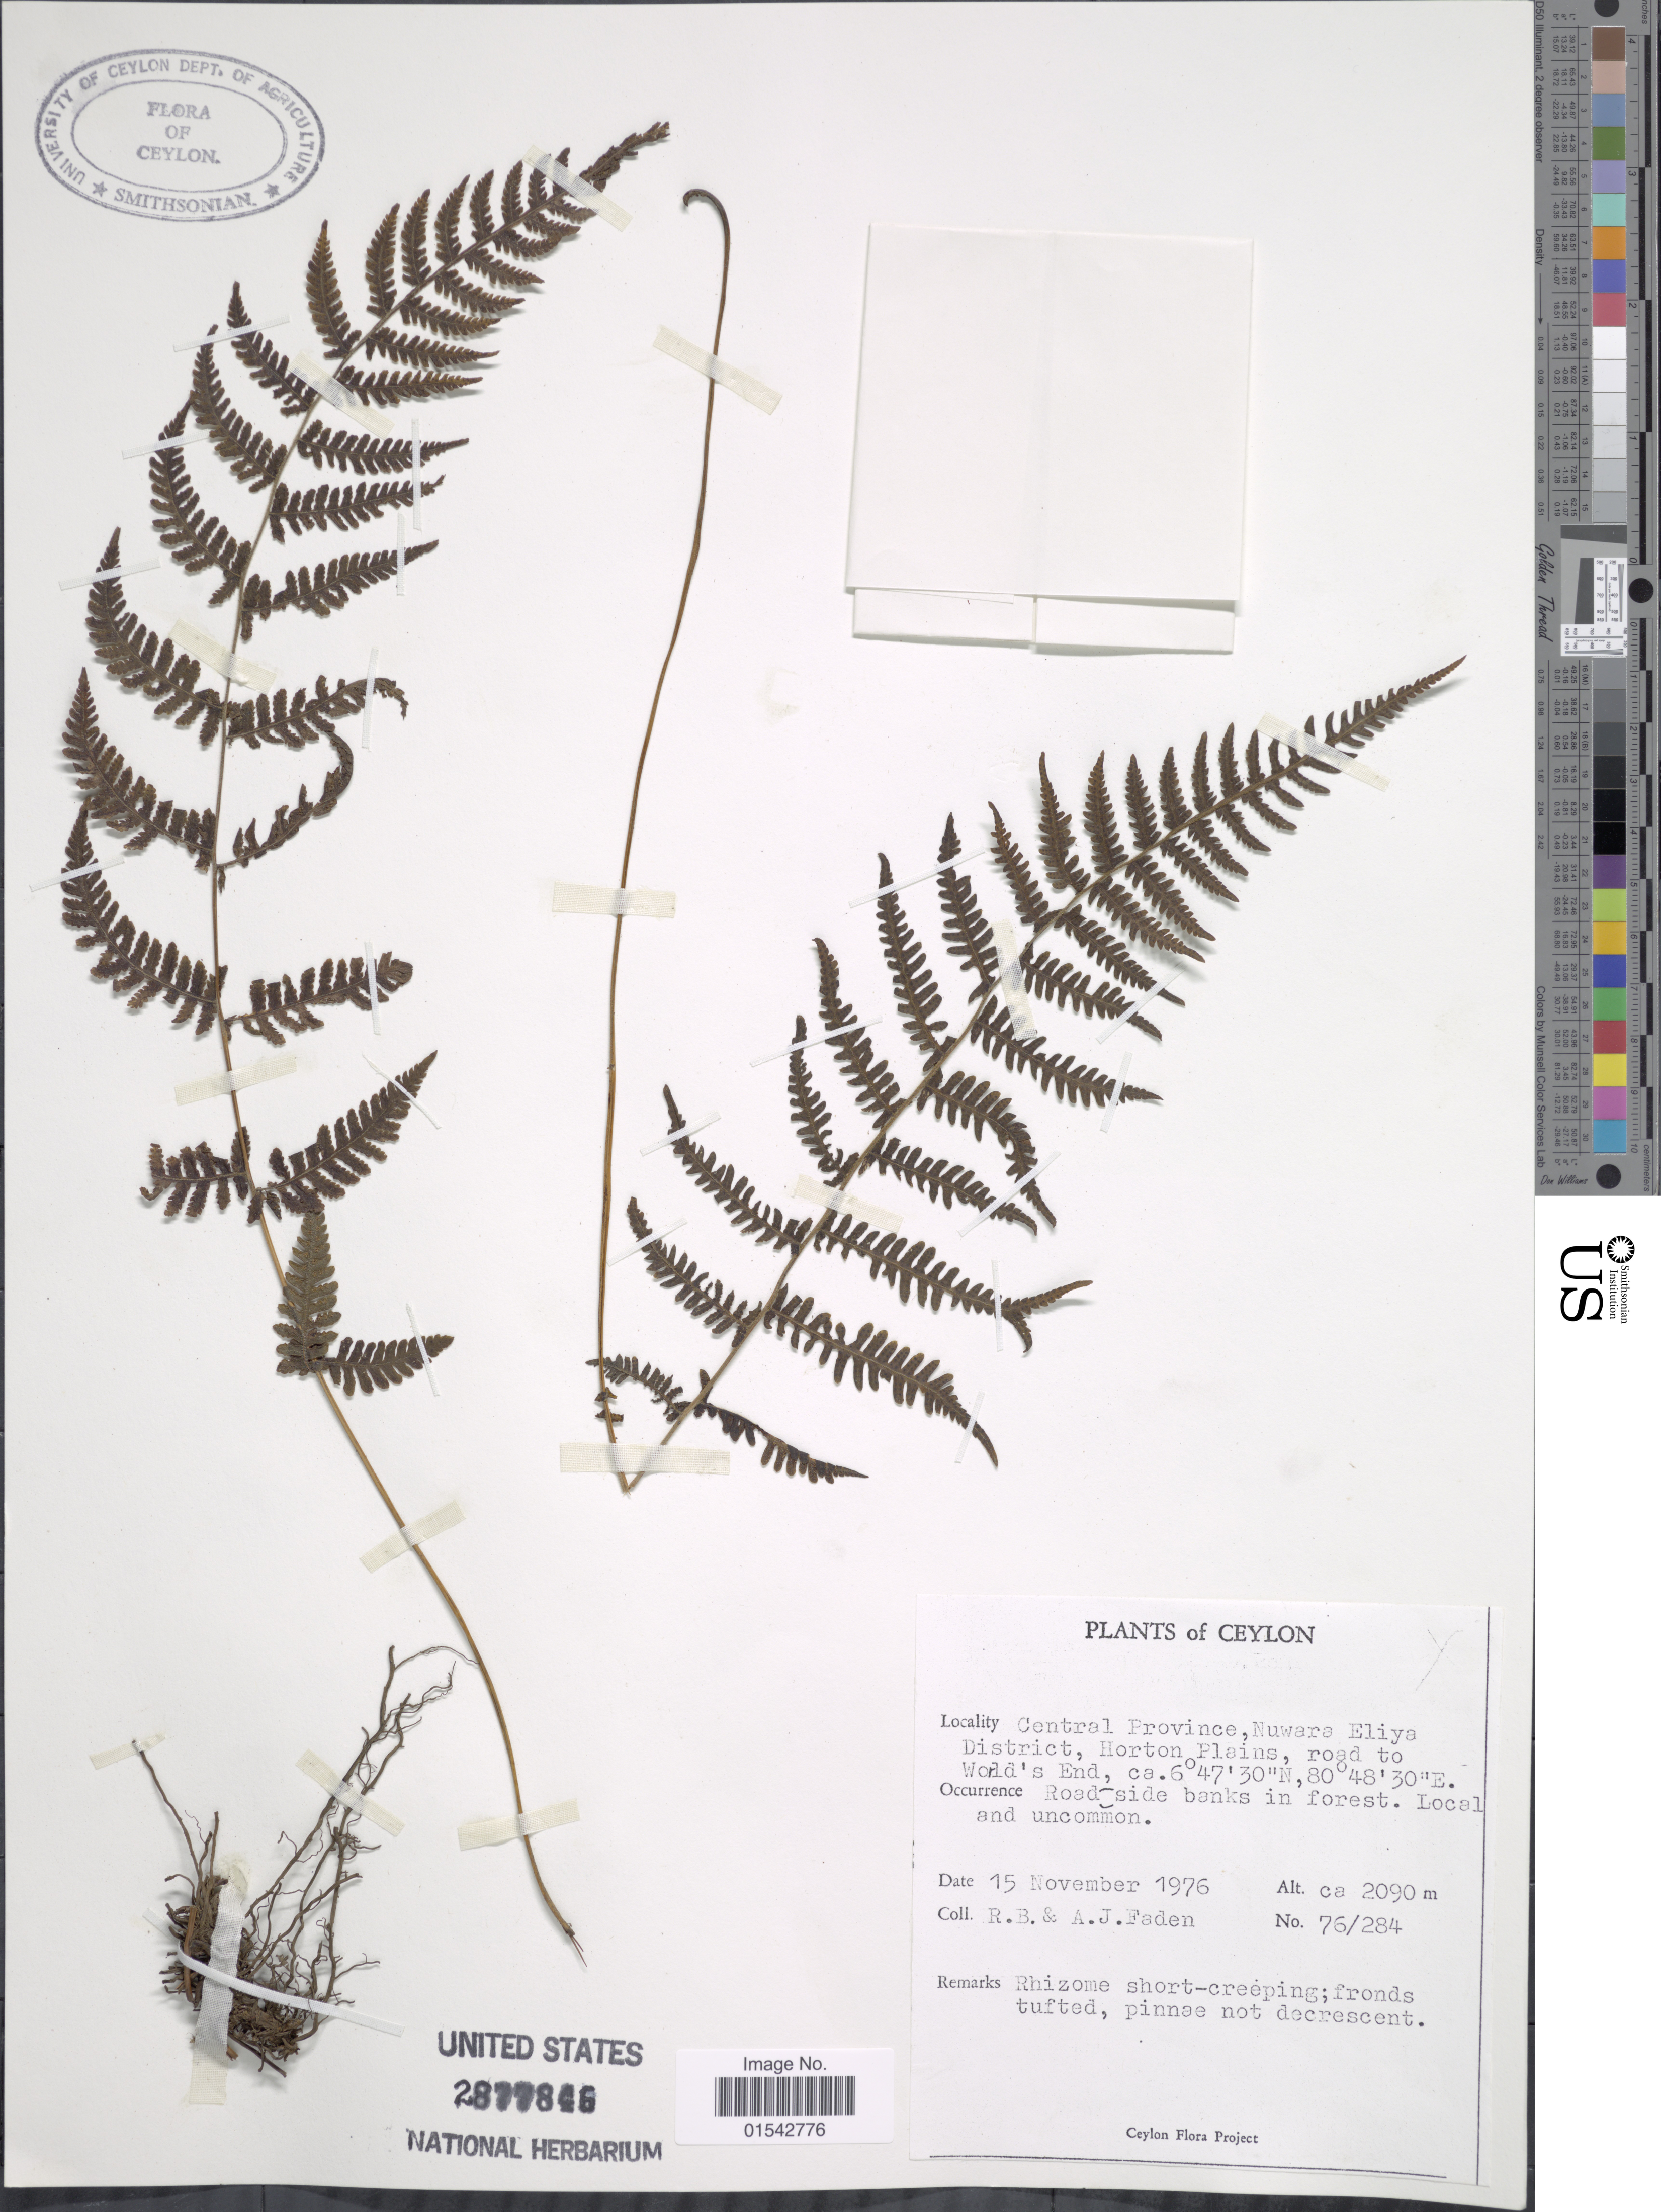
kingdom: Plantae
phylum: Tracheophyta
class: Polypodiopsida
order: Polypodiales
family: Thelypteridaceae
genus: Cyclosorus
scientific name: Cyclosorus sp.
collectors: R. B. Faden & A. J. Faden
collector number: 76/284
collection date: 1976-11-15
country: Sri Lanka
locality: Ceylon, Central Province, Nuware Eliya District, Horton Plains, road to world's End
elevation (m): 2090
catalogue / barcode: US 2877846